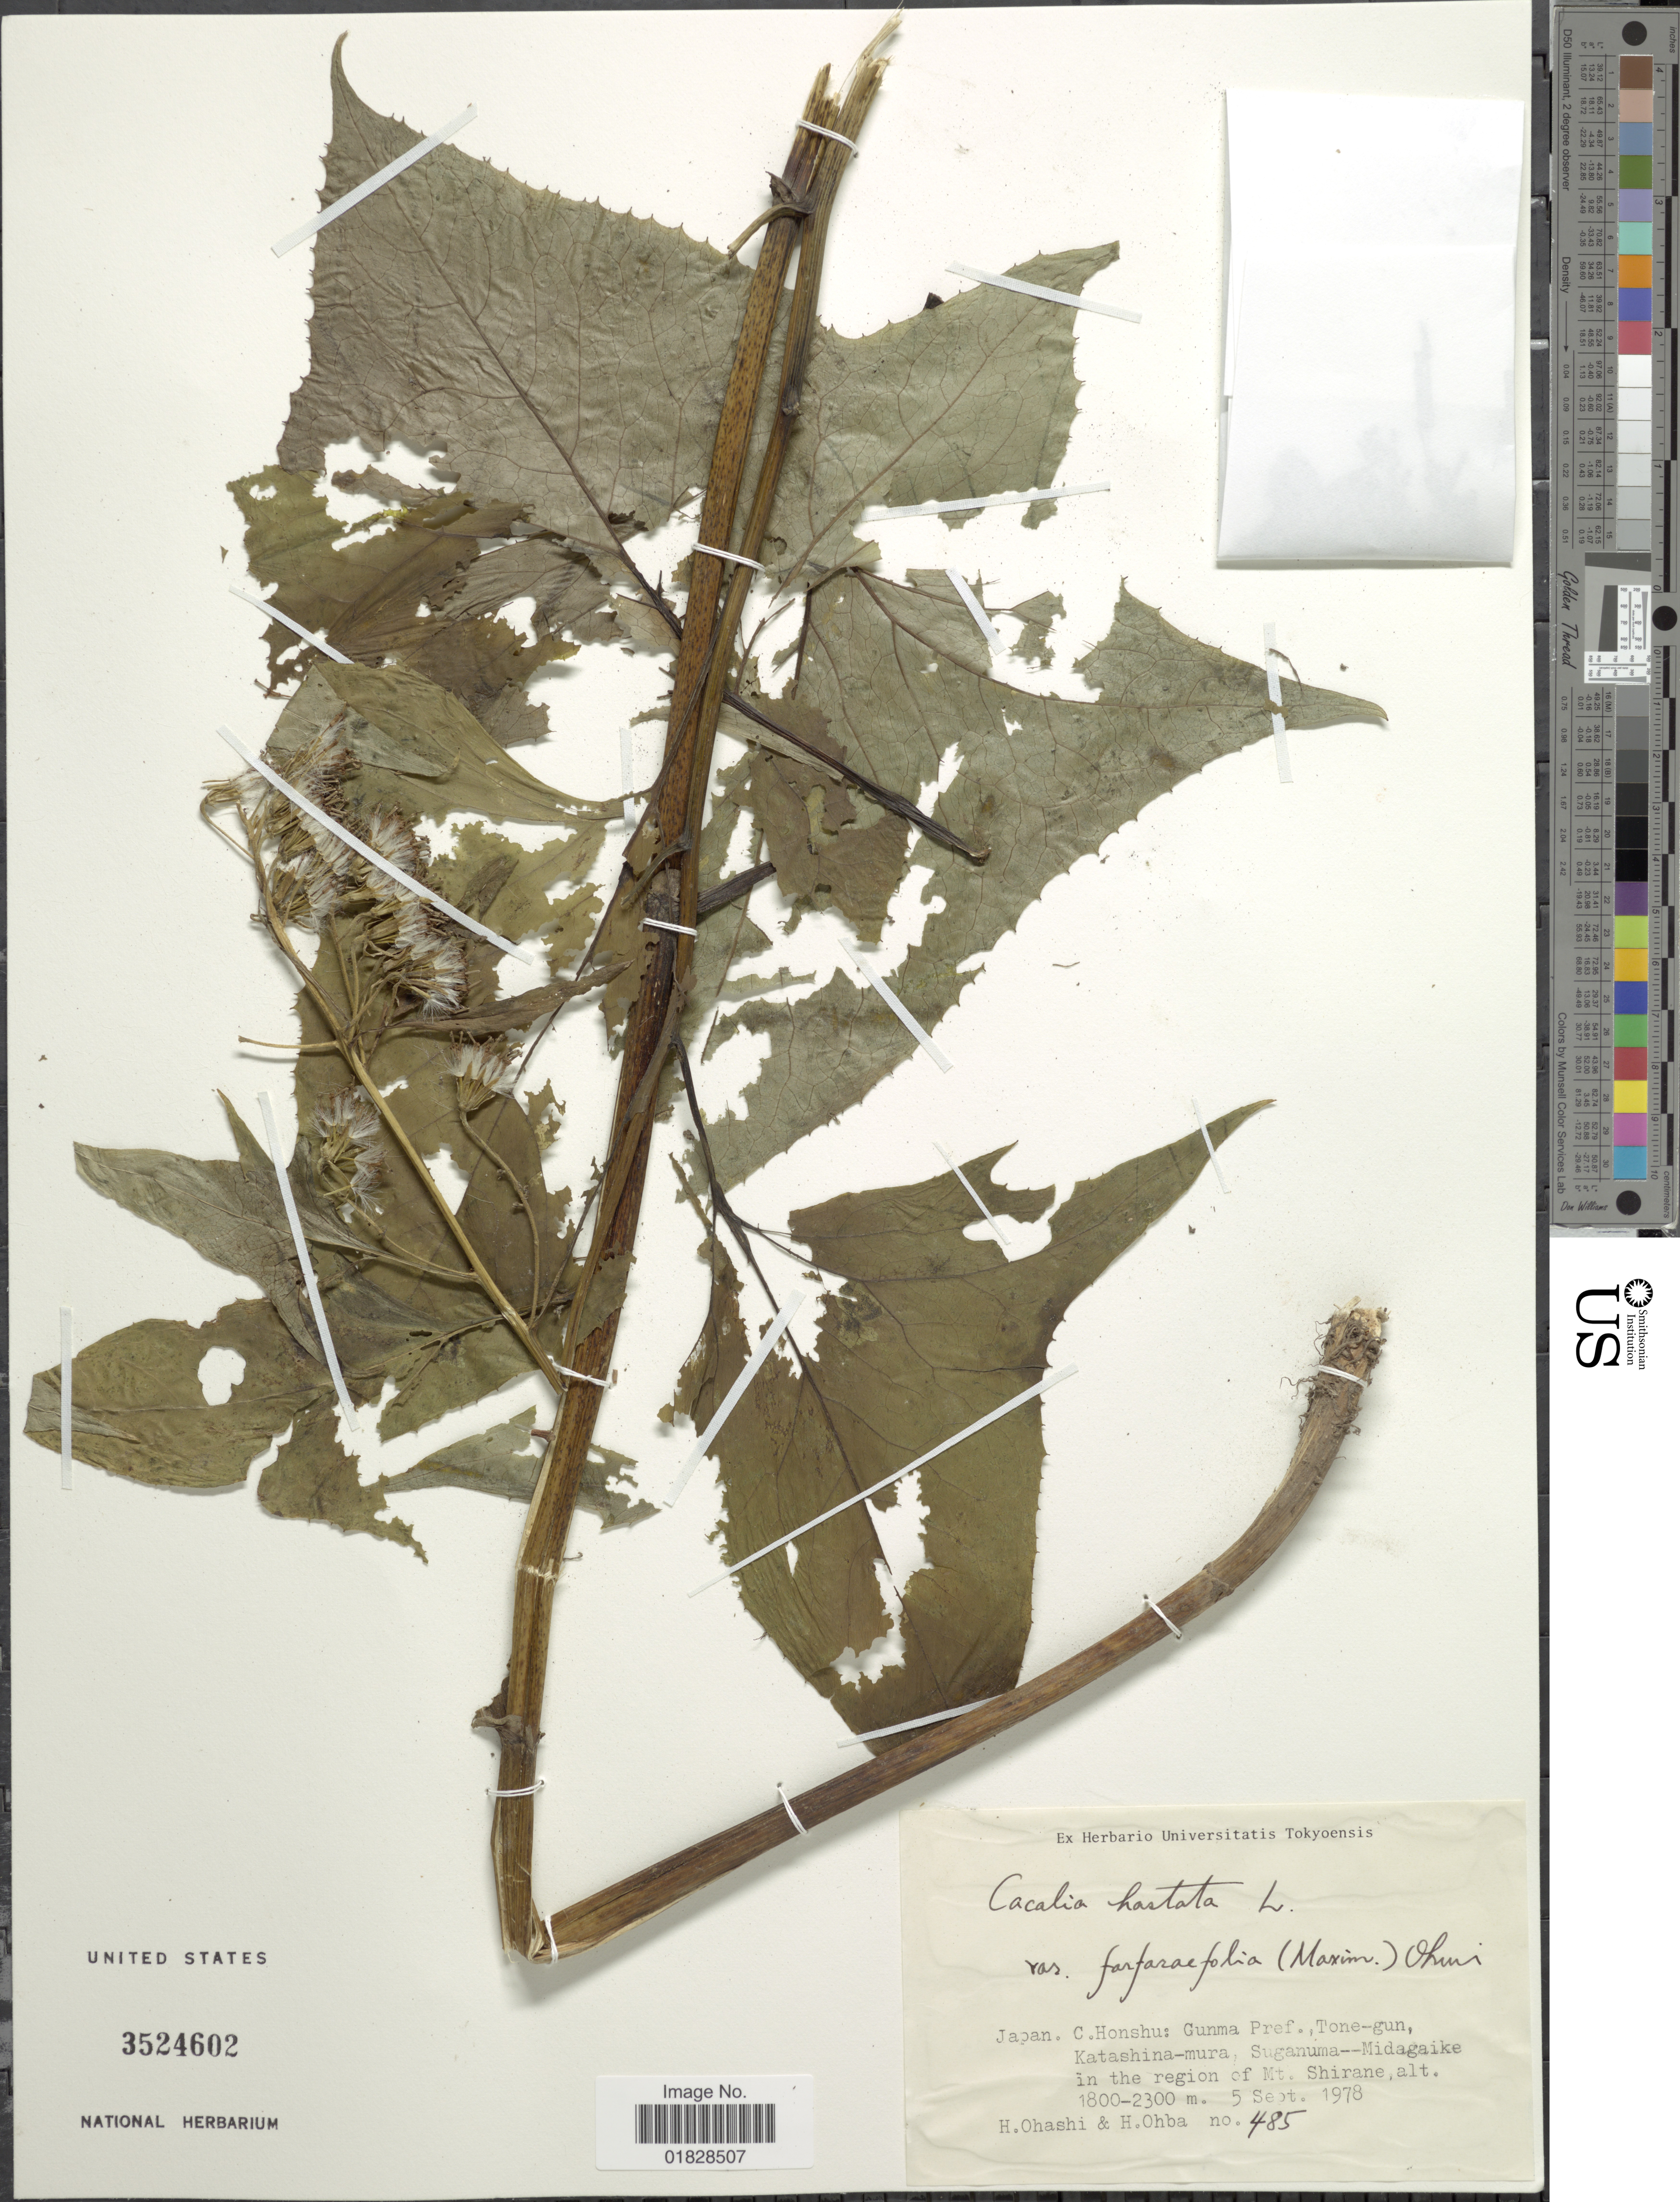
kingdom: Plantae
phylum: Tracheophyta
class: Magnoliopsida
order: Asterales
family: Asteraceae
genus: Parasenecio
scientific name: Parasenecio hastatus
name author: (L.) H. Koyama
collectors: H. Ohashi & H. Ohba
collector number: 485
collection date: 1978-09-05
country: Japan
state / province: Gunma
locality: Japan. C. Honshu: Gunma Pref., Tone-gun, Katashina-mura, Suganuma-Midagaike in the region of Mt. Shirane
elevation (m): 1800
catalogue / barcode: US 3524602